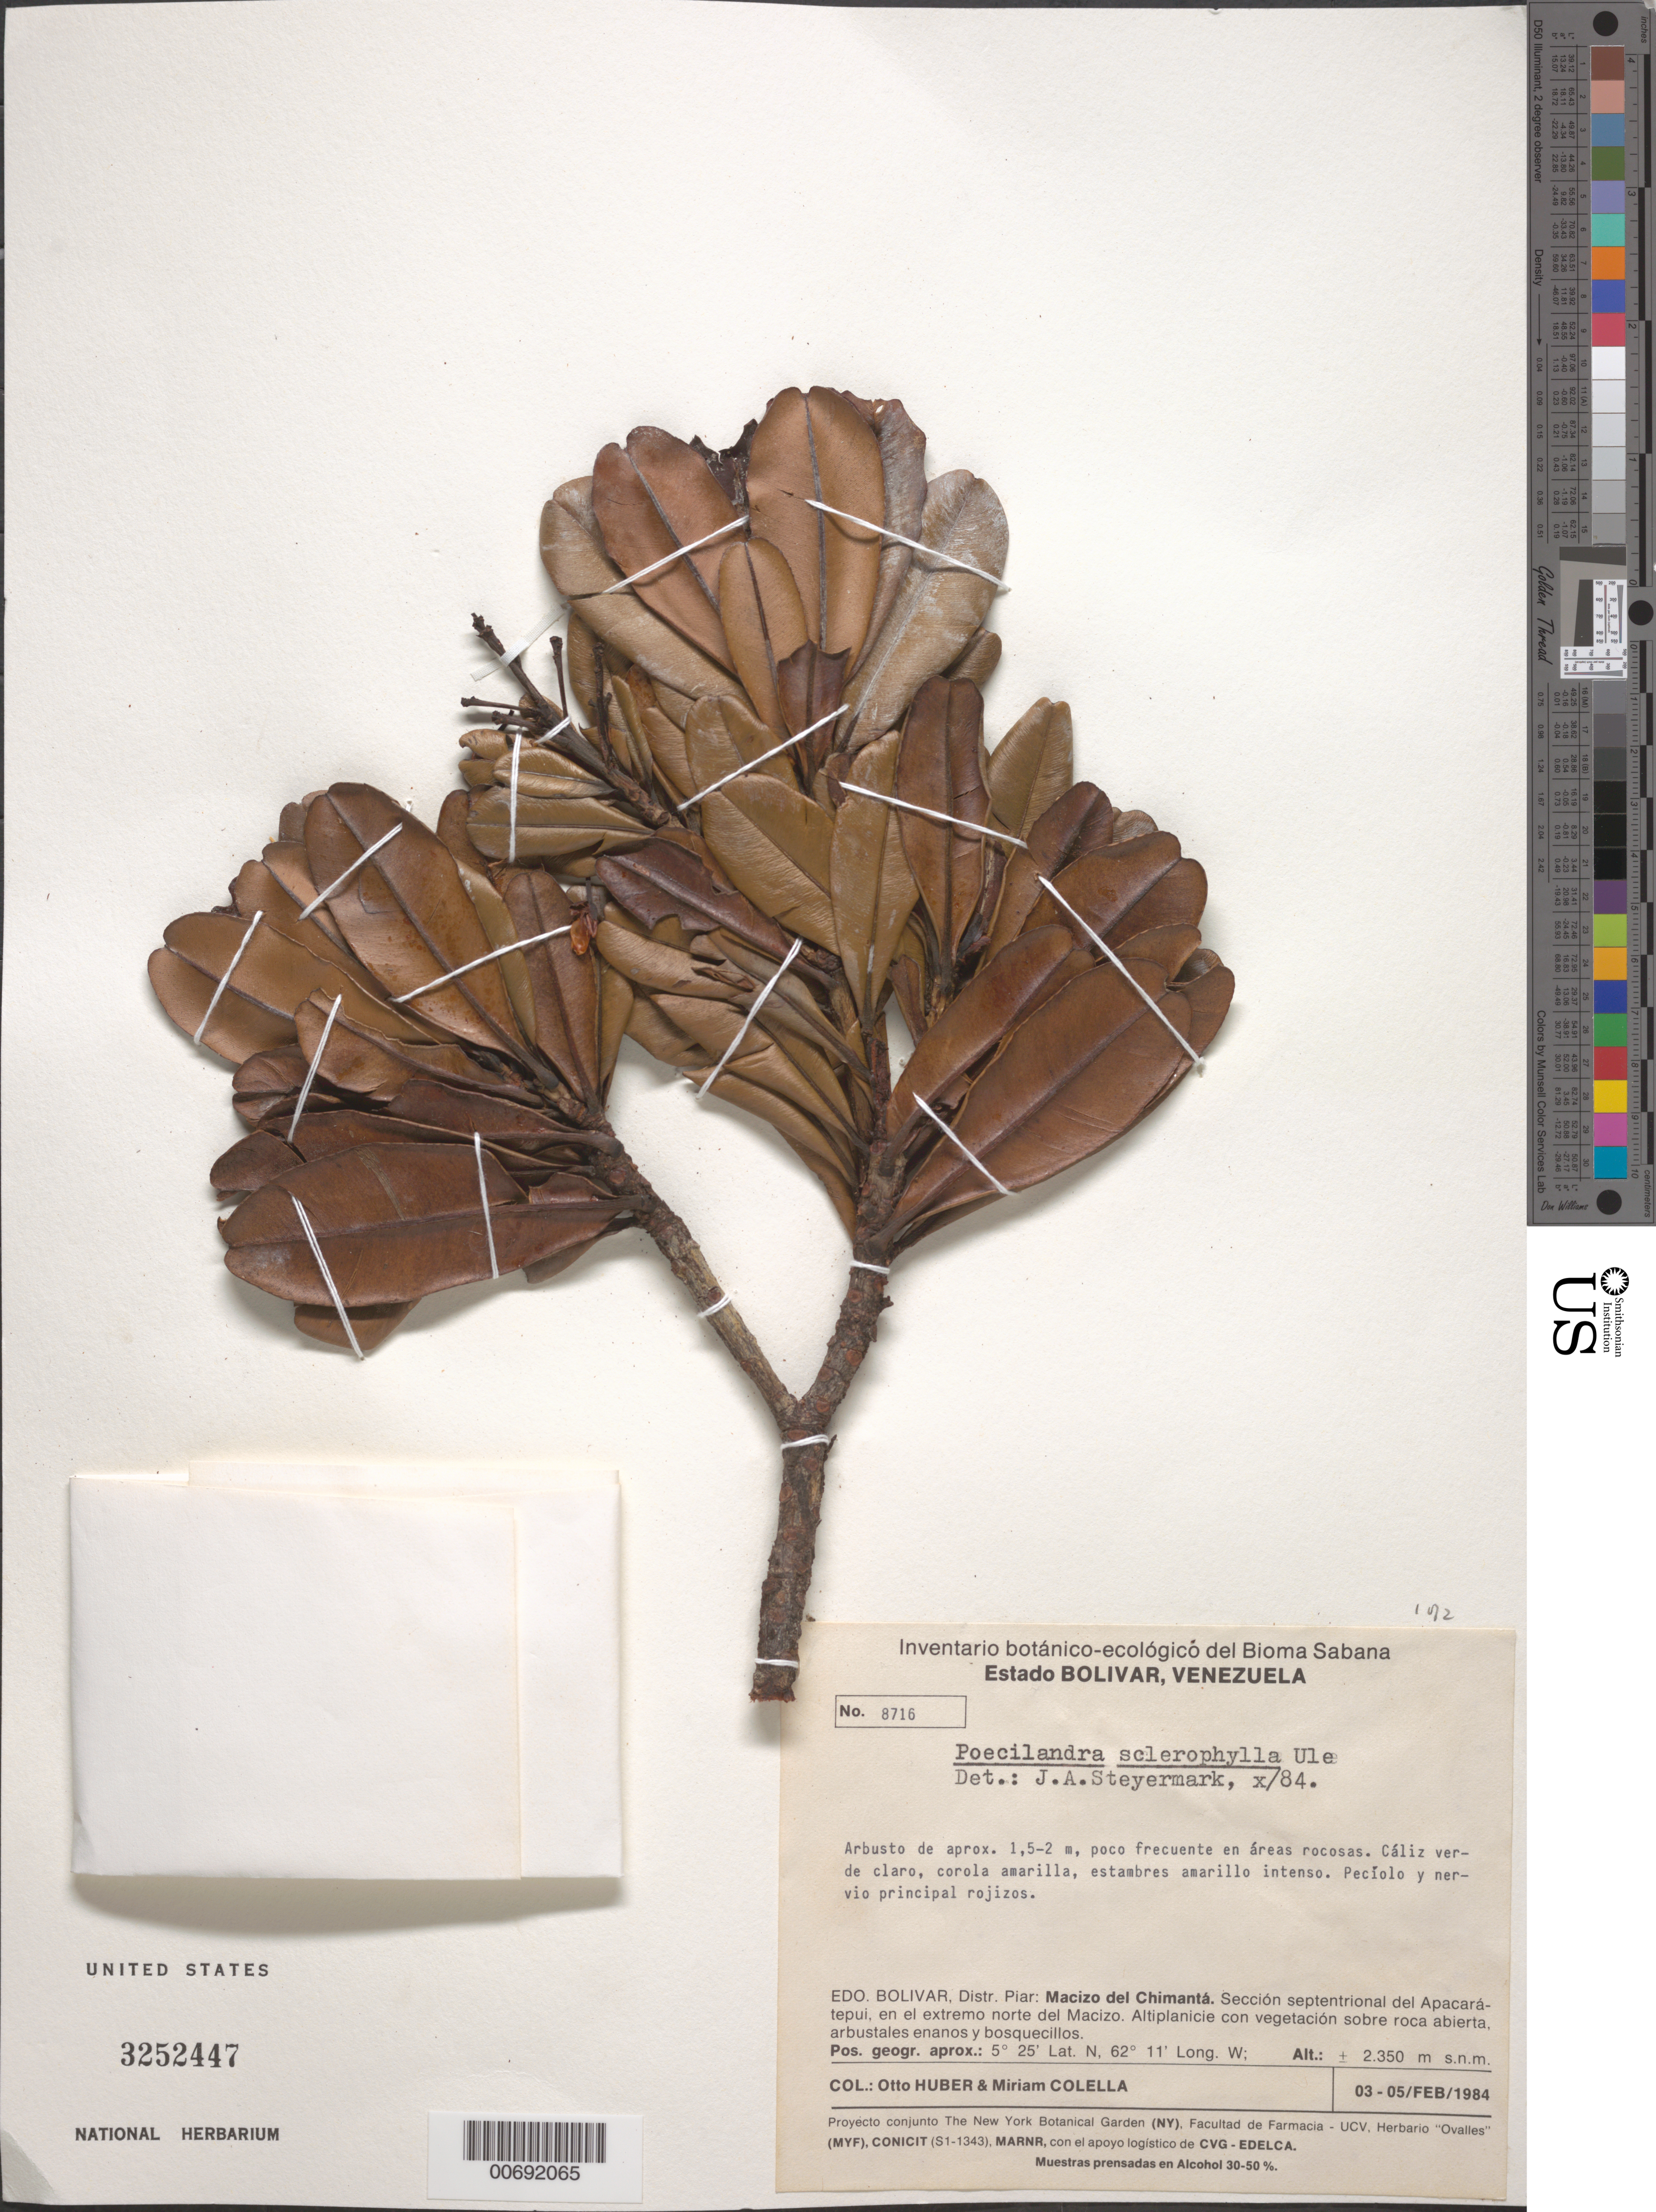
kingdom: Plantae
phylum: Tracheophyta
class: Magnoliopsida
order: Malpighiales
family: Ochnaceae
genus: Poecilandra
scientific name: Poecilandra sclerophylla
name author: Ule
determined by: Steyermark, Julian A., (VEN)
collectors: O. Huber & M. Colella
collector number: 8716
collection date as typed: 3-Feb-84 to 5-Feb-84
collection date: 1984-02-03/1984-02-05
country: Venezuela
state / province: Bolívar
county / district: Piar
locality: Macizo del Chimantá, sección septentríonal del Abacapá-tepuí, en el extremo norte del Macizo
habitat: Areas rocosas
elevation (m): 2350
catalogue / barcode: US 3252447